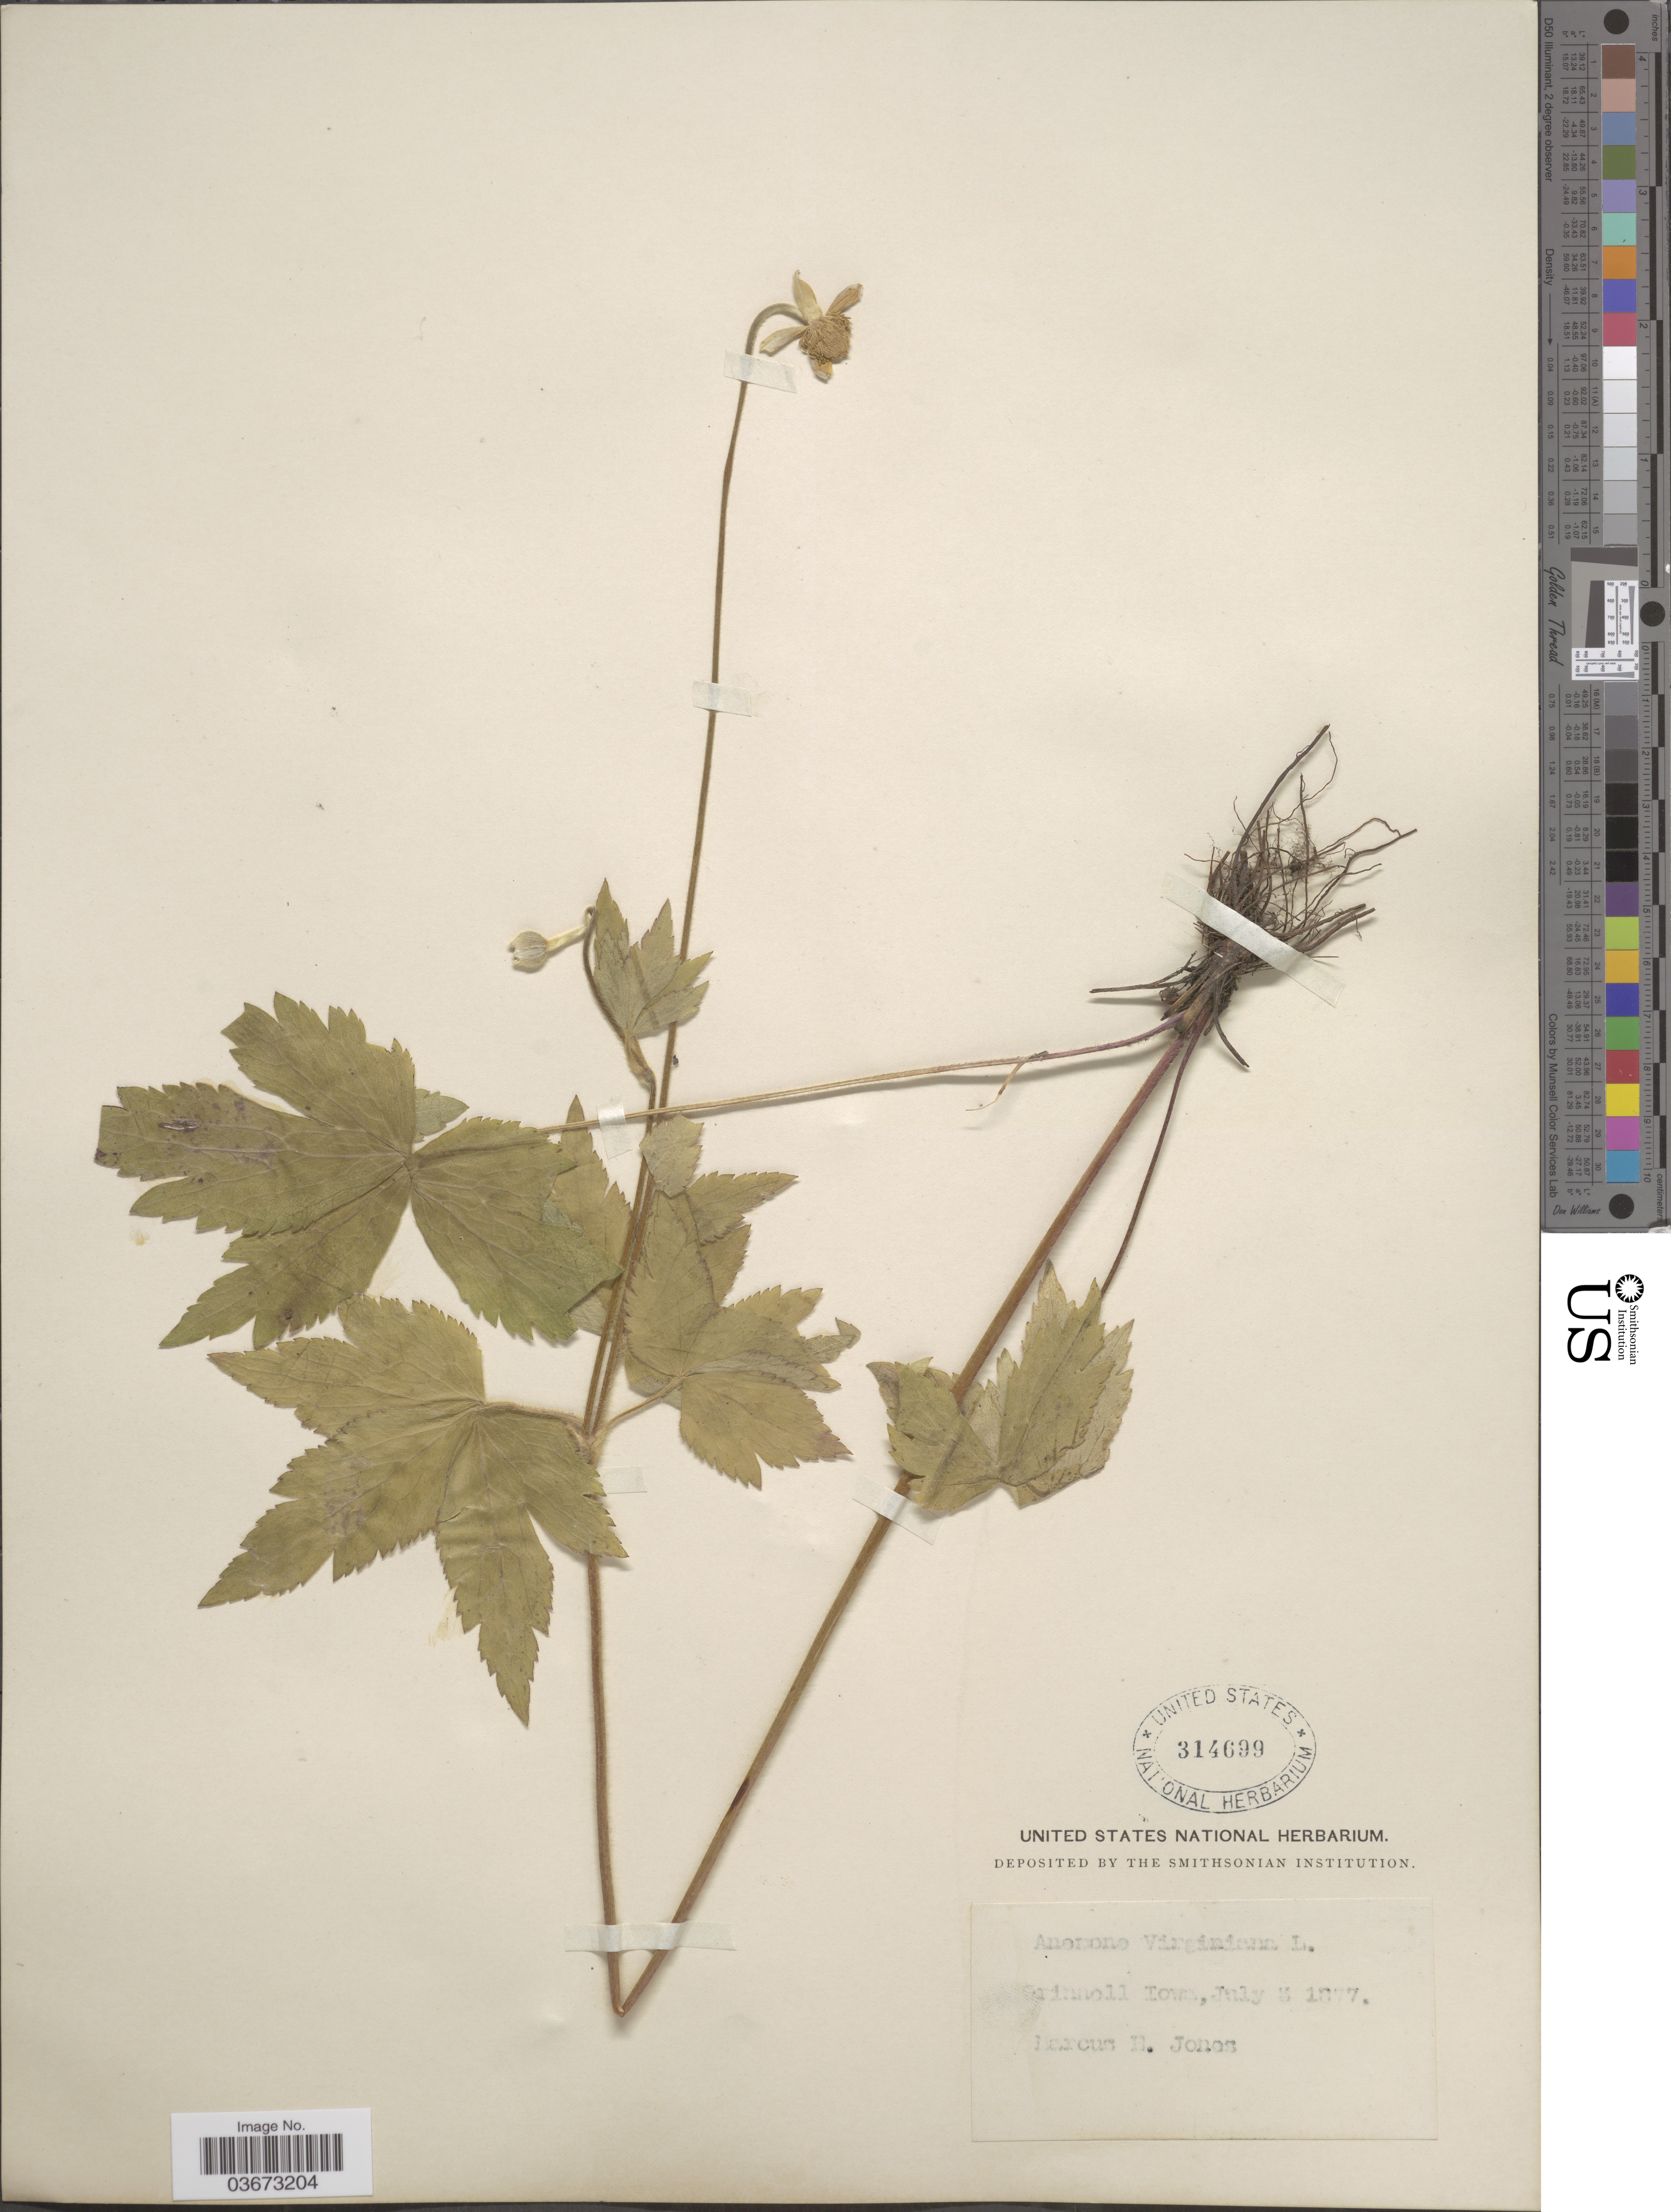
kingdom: Plantae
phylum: Tracheophyta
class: Magnoliopsida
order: Ranunculales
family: Ranunculaceae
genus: Anemone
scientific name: Anemone virginiana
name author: L.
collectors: M. E. Jones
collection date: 1877-07-03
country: United States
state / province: Iowa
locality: Grinnell.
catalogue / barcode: US 314699